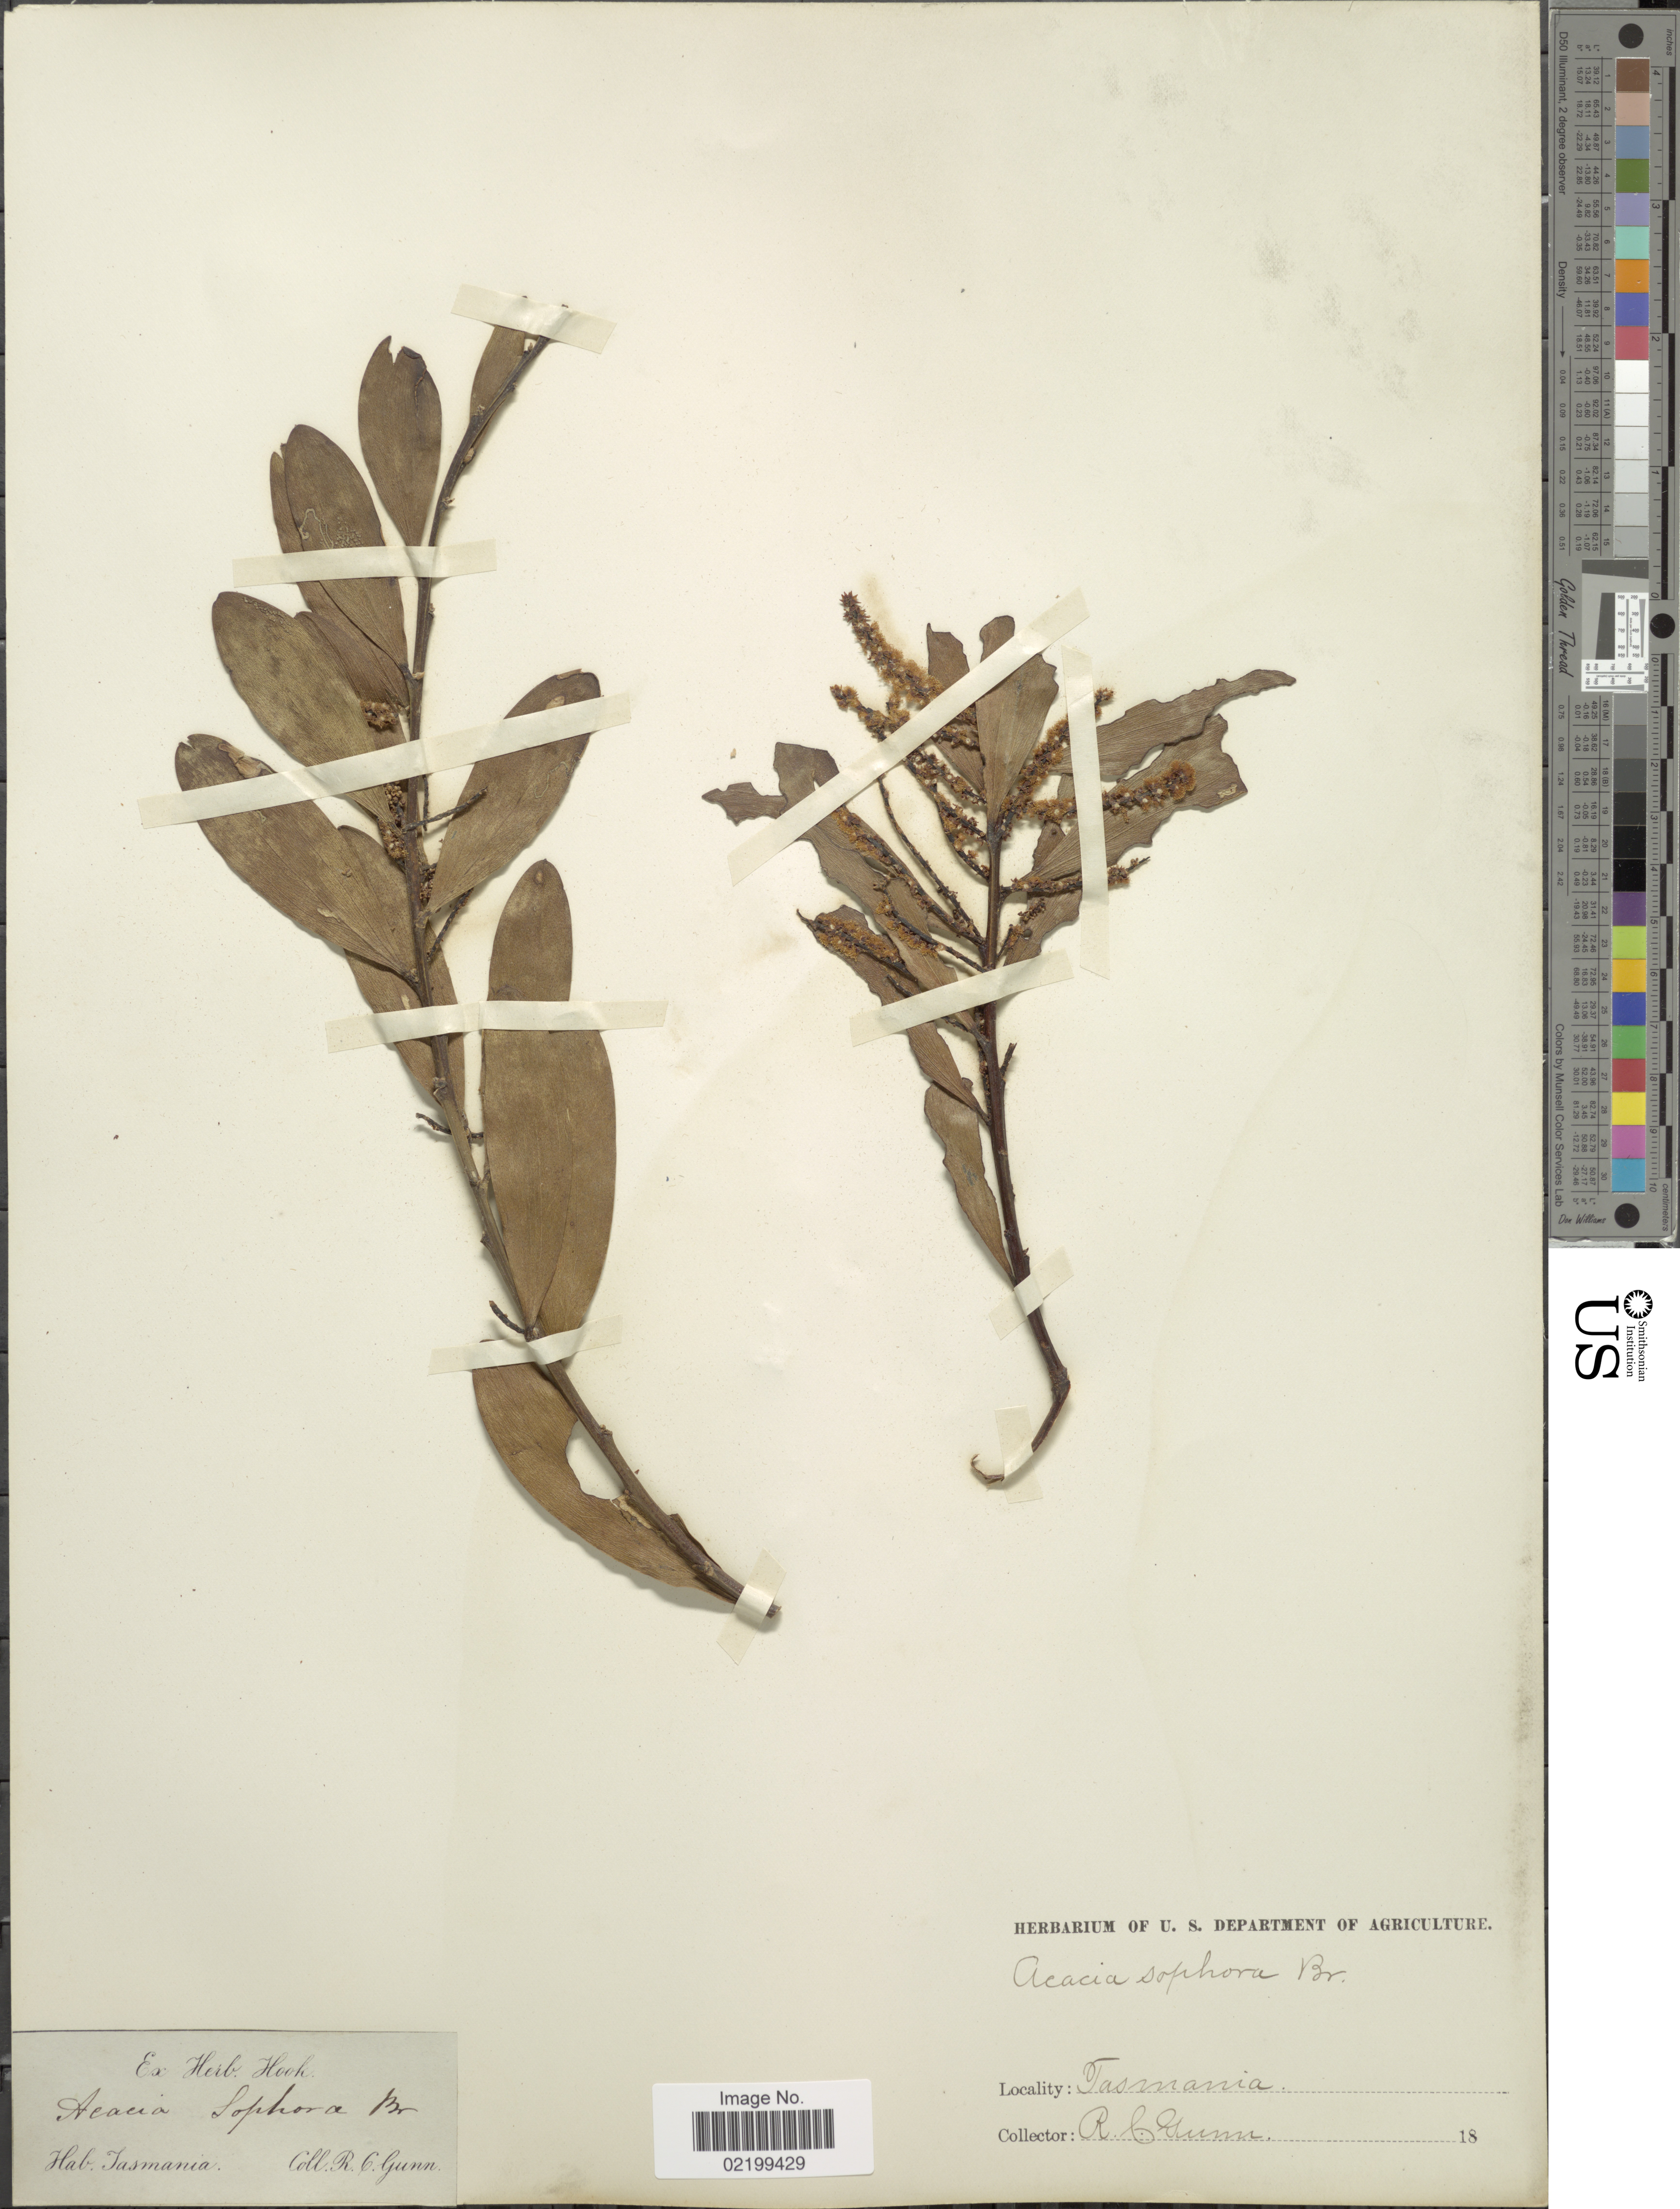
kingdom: Plantae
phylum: Tracheophyta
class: Magnoliopsida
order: Fabales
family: Fabaceae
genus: Acacia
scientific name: Acacia sophorae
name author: (Labill.) R. Br.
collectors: R. Gunn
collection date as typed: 18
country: Australia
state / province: Tasmania